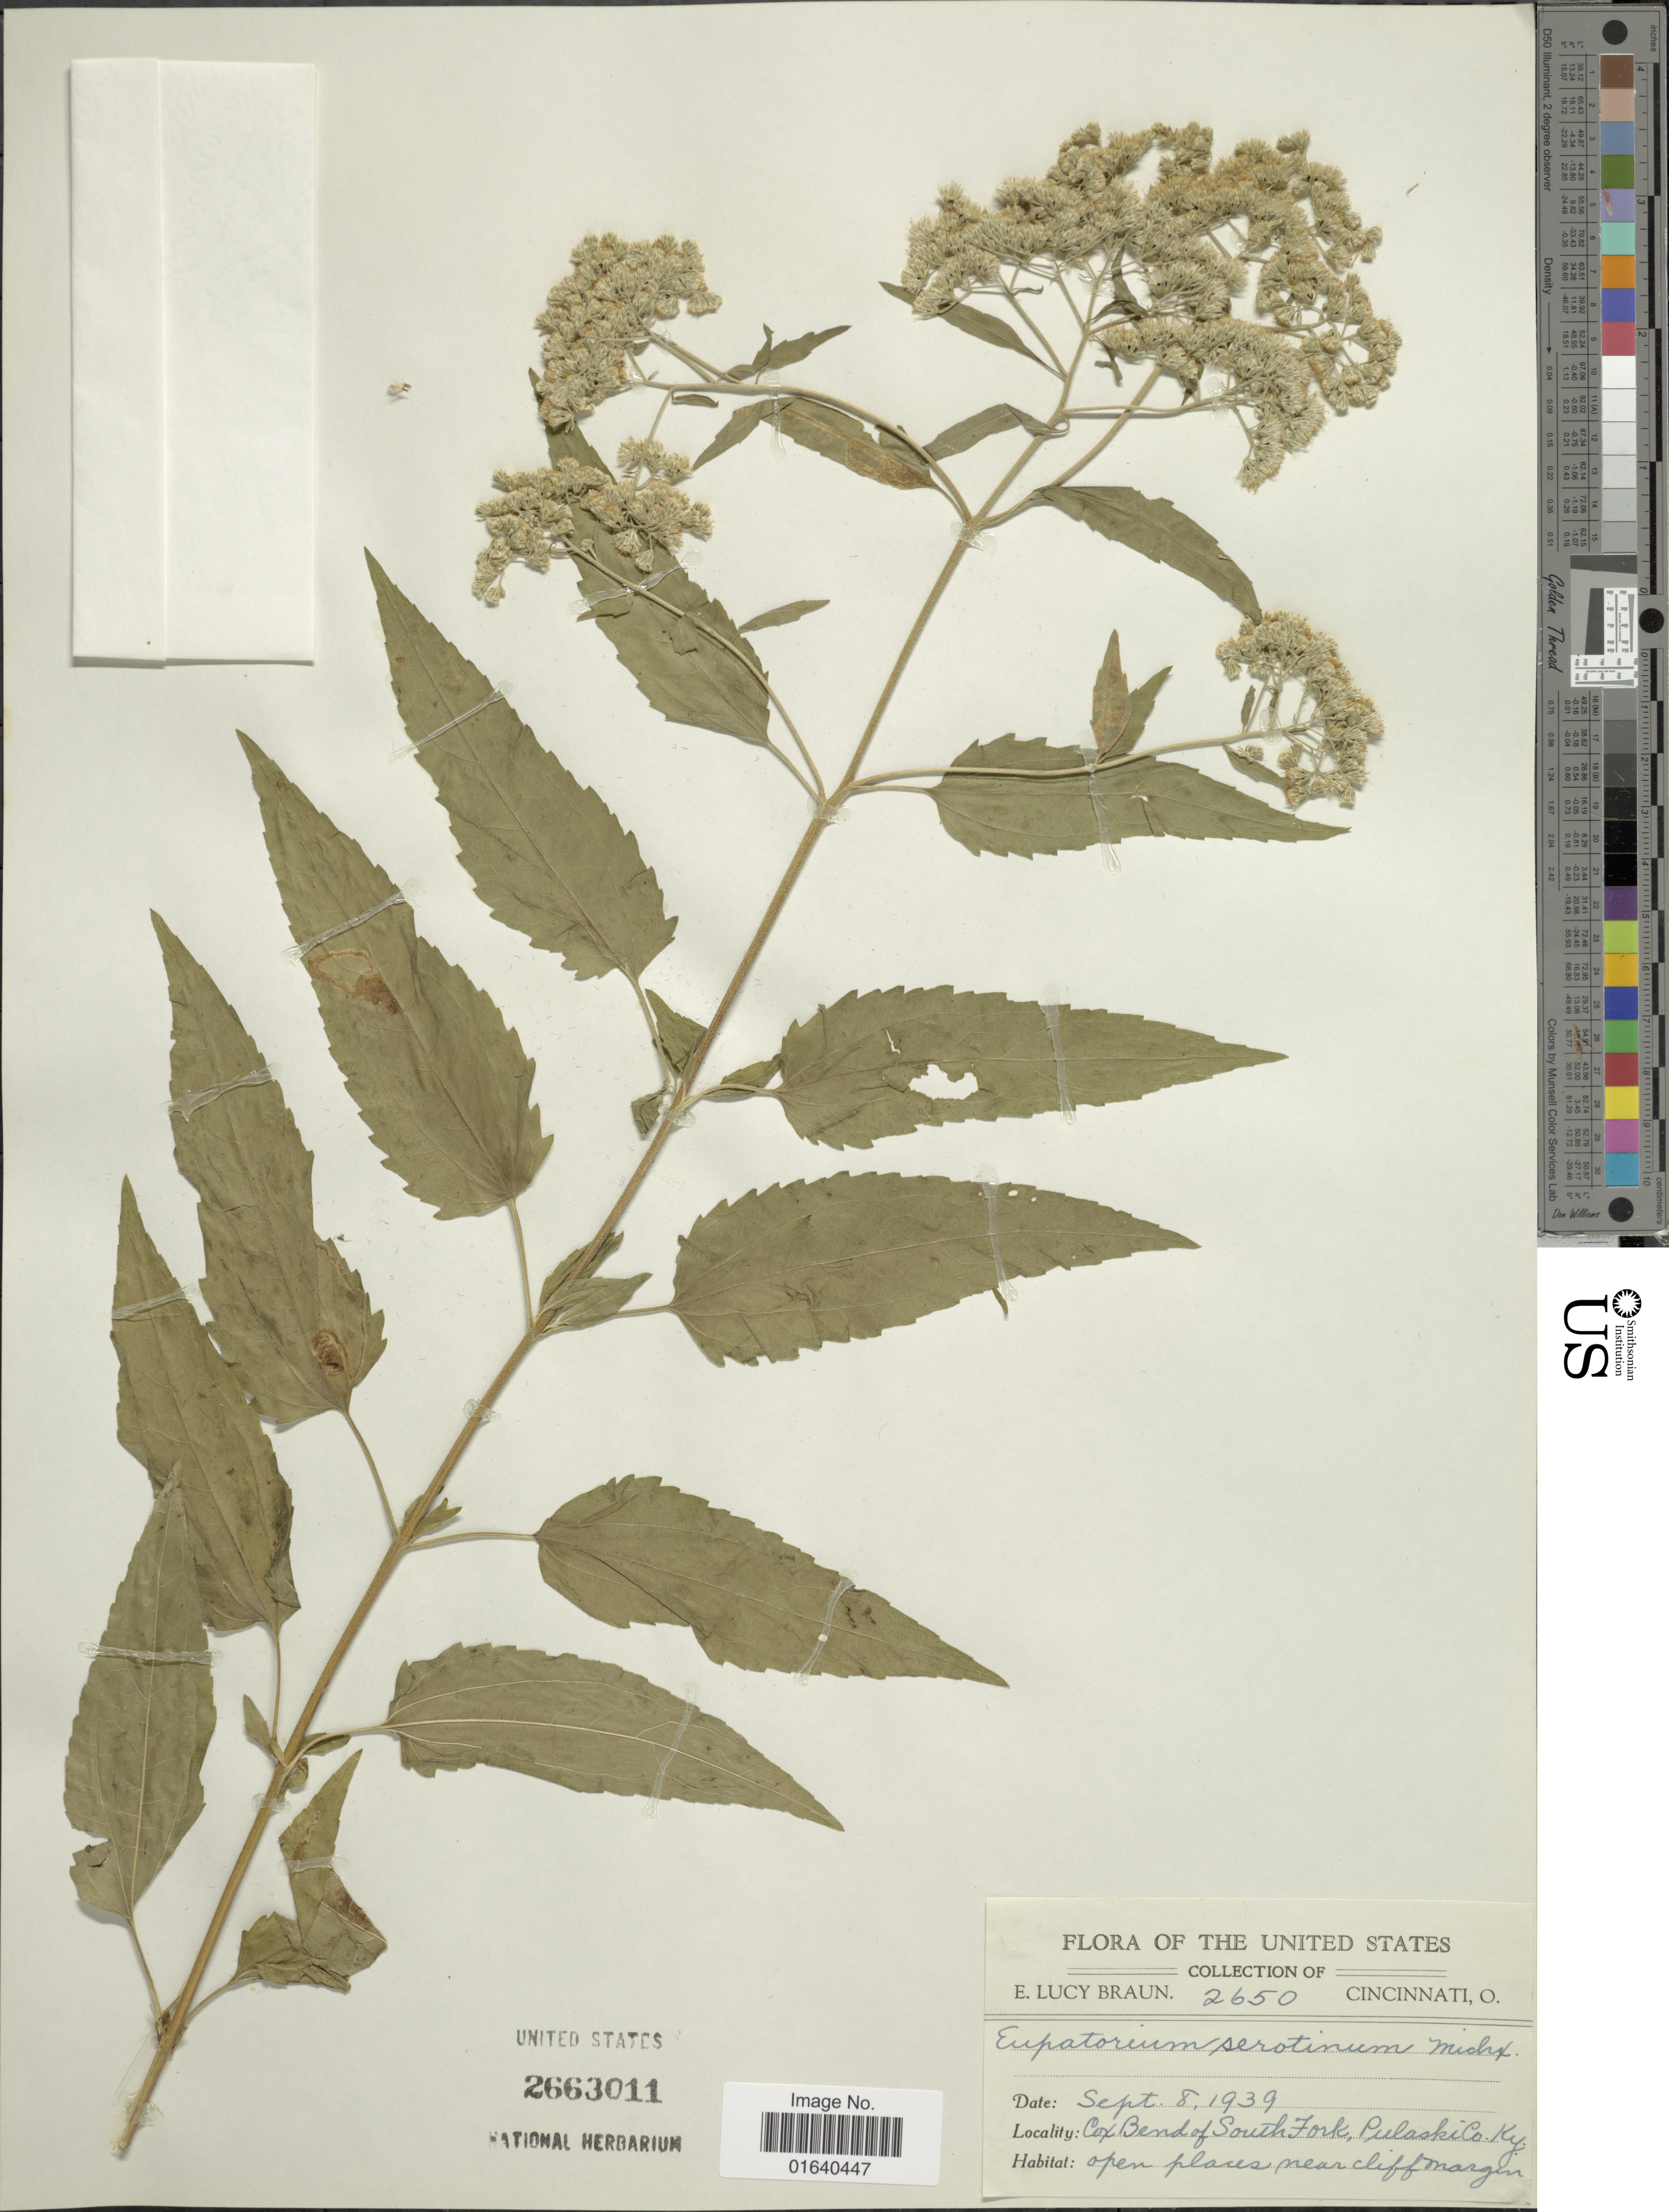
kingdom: Plantae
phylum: Tracheophyta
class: Magnoliopsida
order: Asterales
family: Asteraceae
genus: Eupatorium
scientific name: Eupatorium serotinum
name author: Michx.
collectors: E. L. Braun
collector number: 2650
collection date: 1939-09-08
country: United States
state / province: Kentucky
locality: Cox Bend of South Fork, Pulaski Co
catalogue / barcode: US 2663011